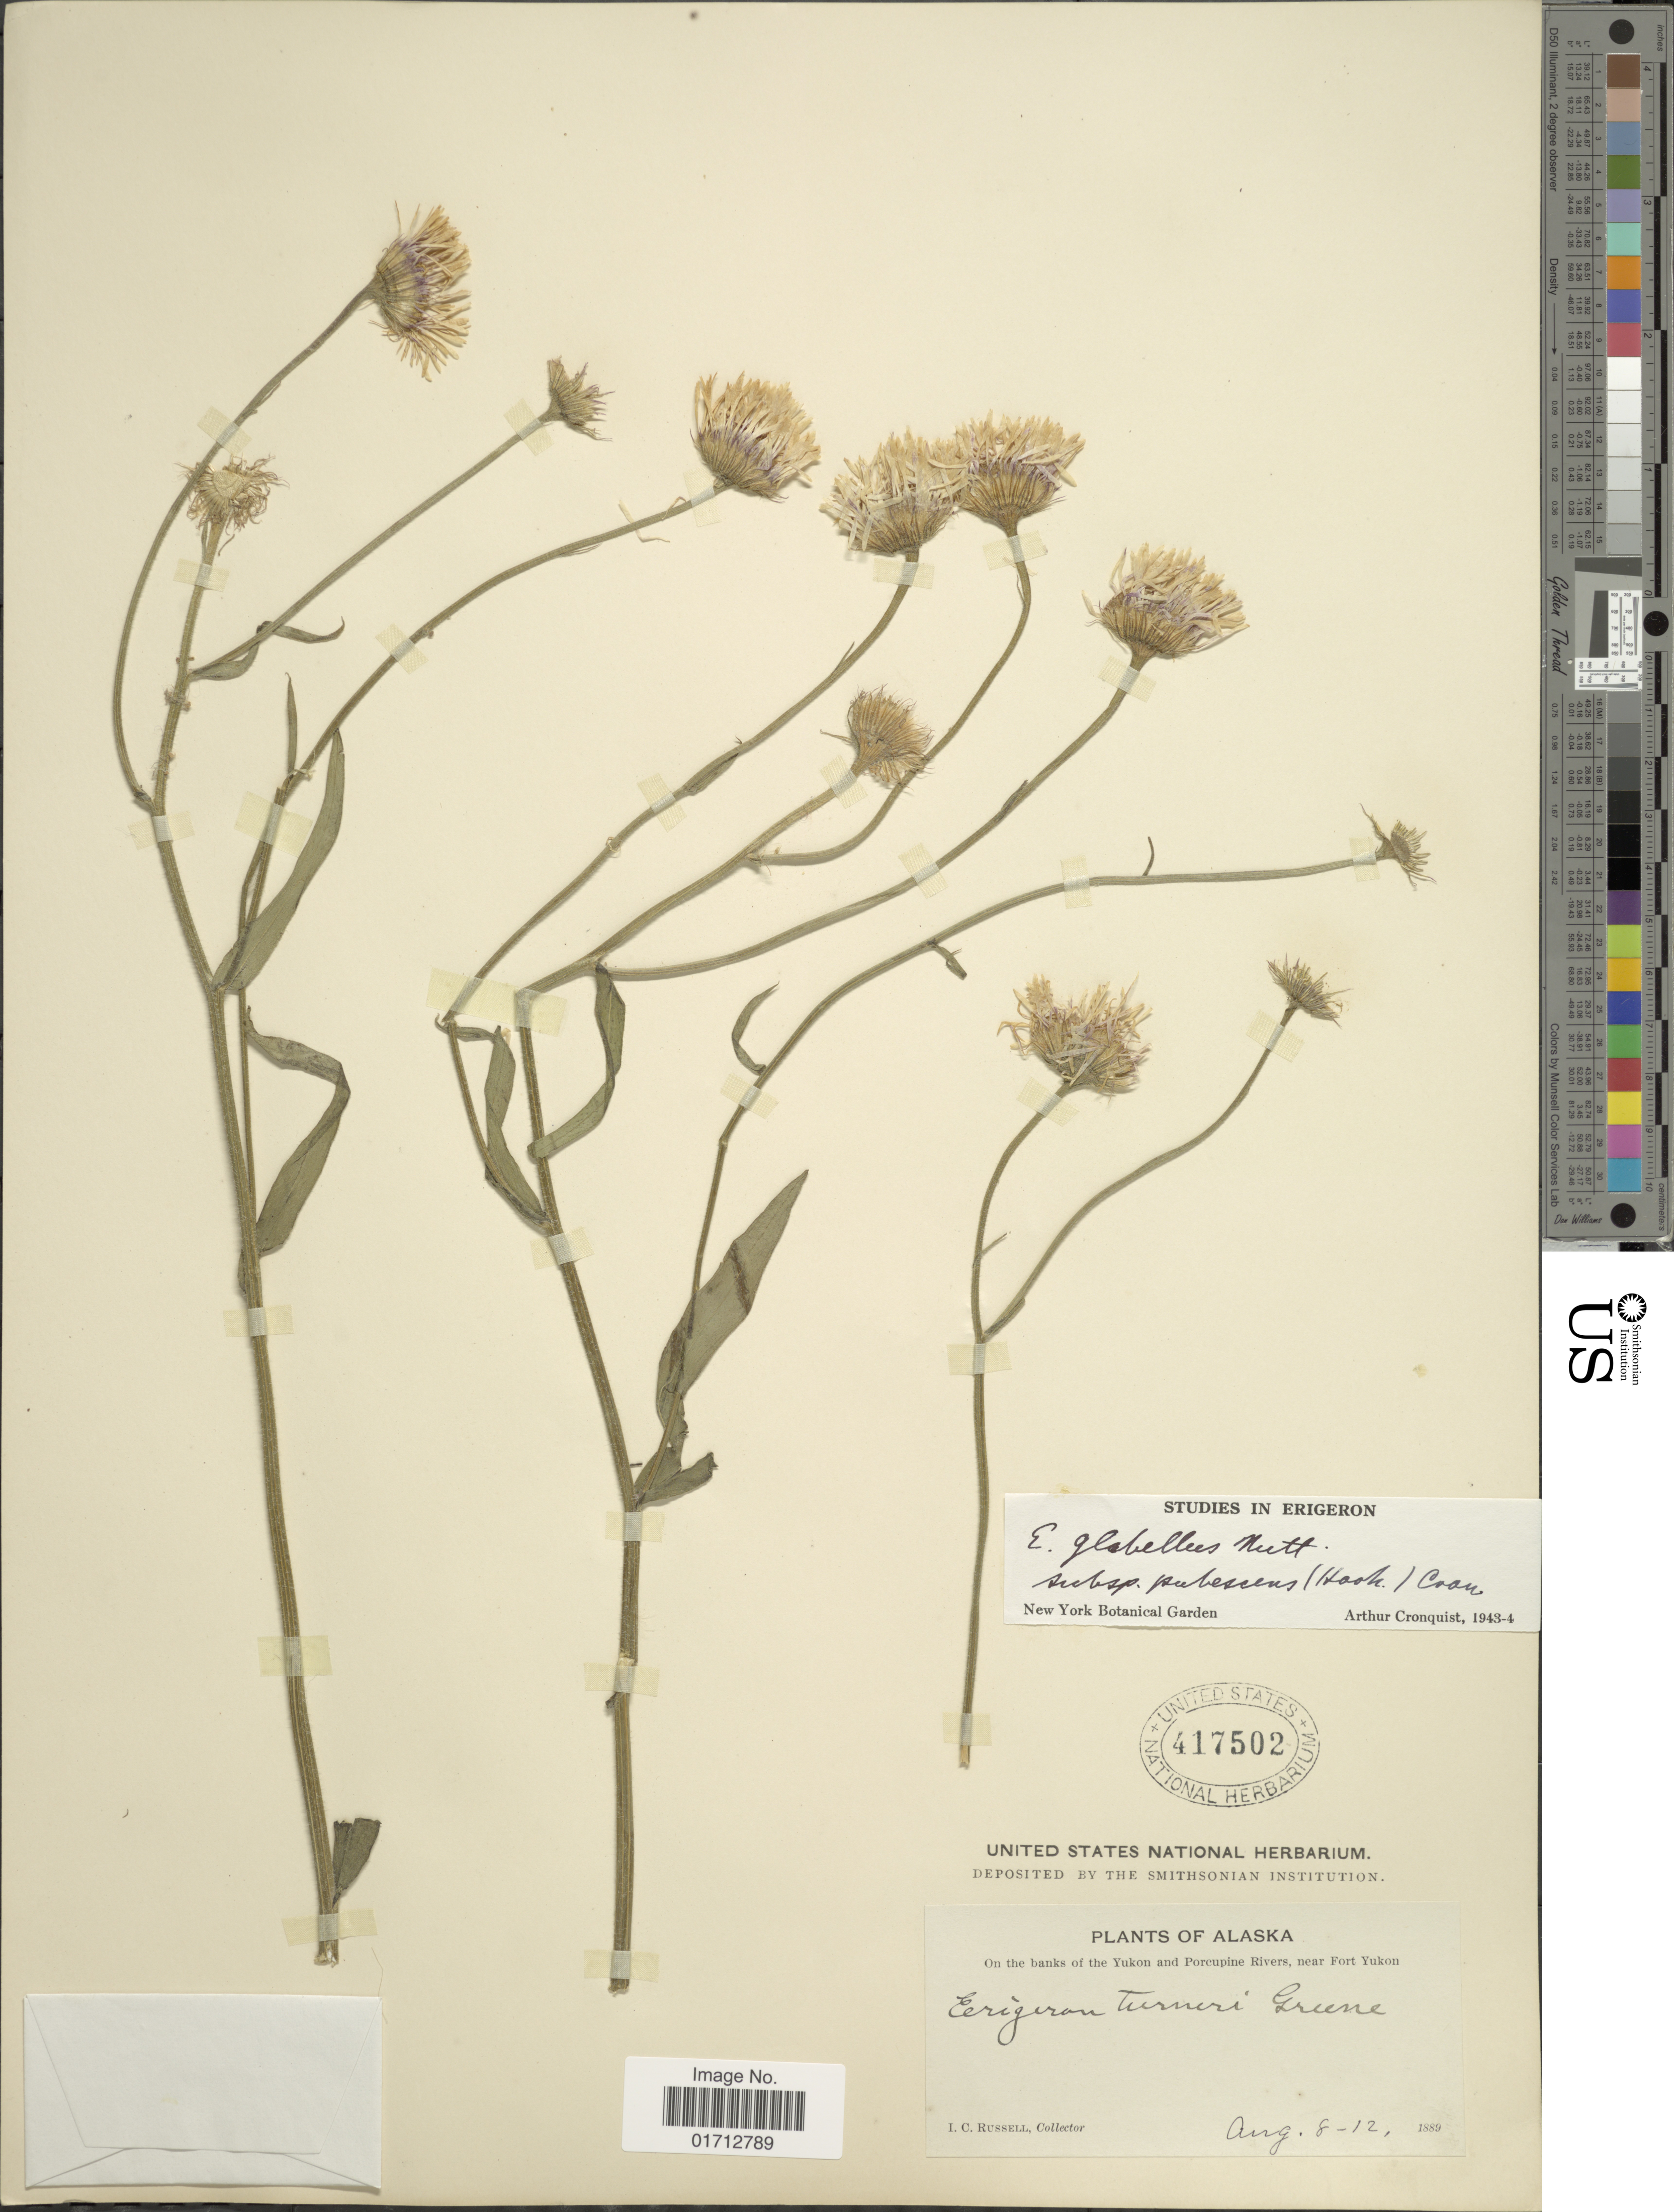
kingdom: Plantae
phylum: Tracheophyta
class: Magnoliopsida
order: Asterales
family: Asteraceae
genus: Erigeron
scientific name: Erigeron glabellus subsp. pubescens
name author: (Hook.) Cronq.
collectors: I. C. Russell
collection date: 1889-08-08/1889-08-12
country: United States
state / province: Alaska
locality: On the banks of the Yukon and Porcupine Rivers, near Fort Yukon.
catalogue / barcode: US 417502